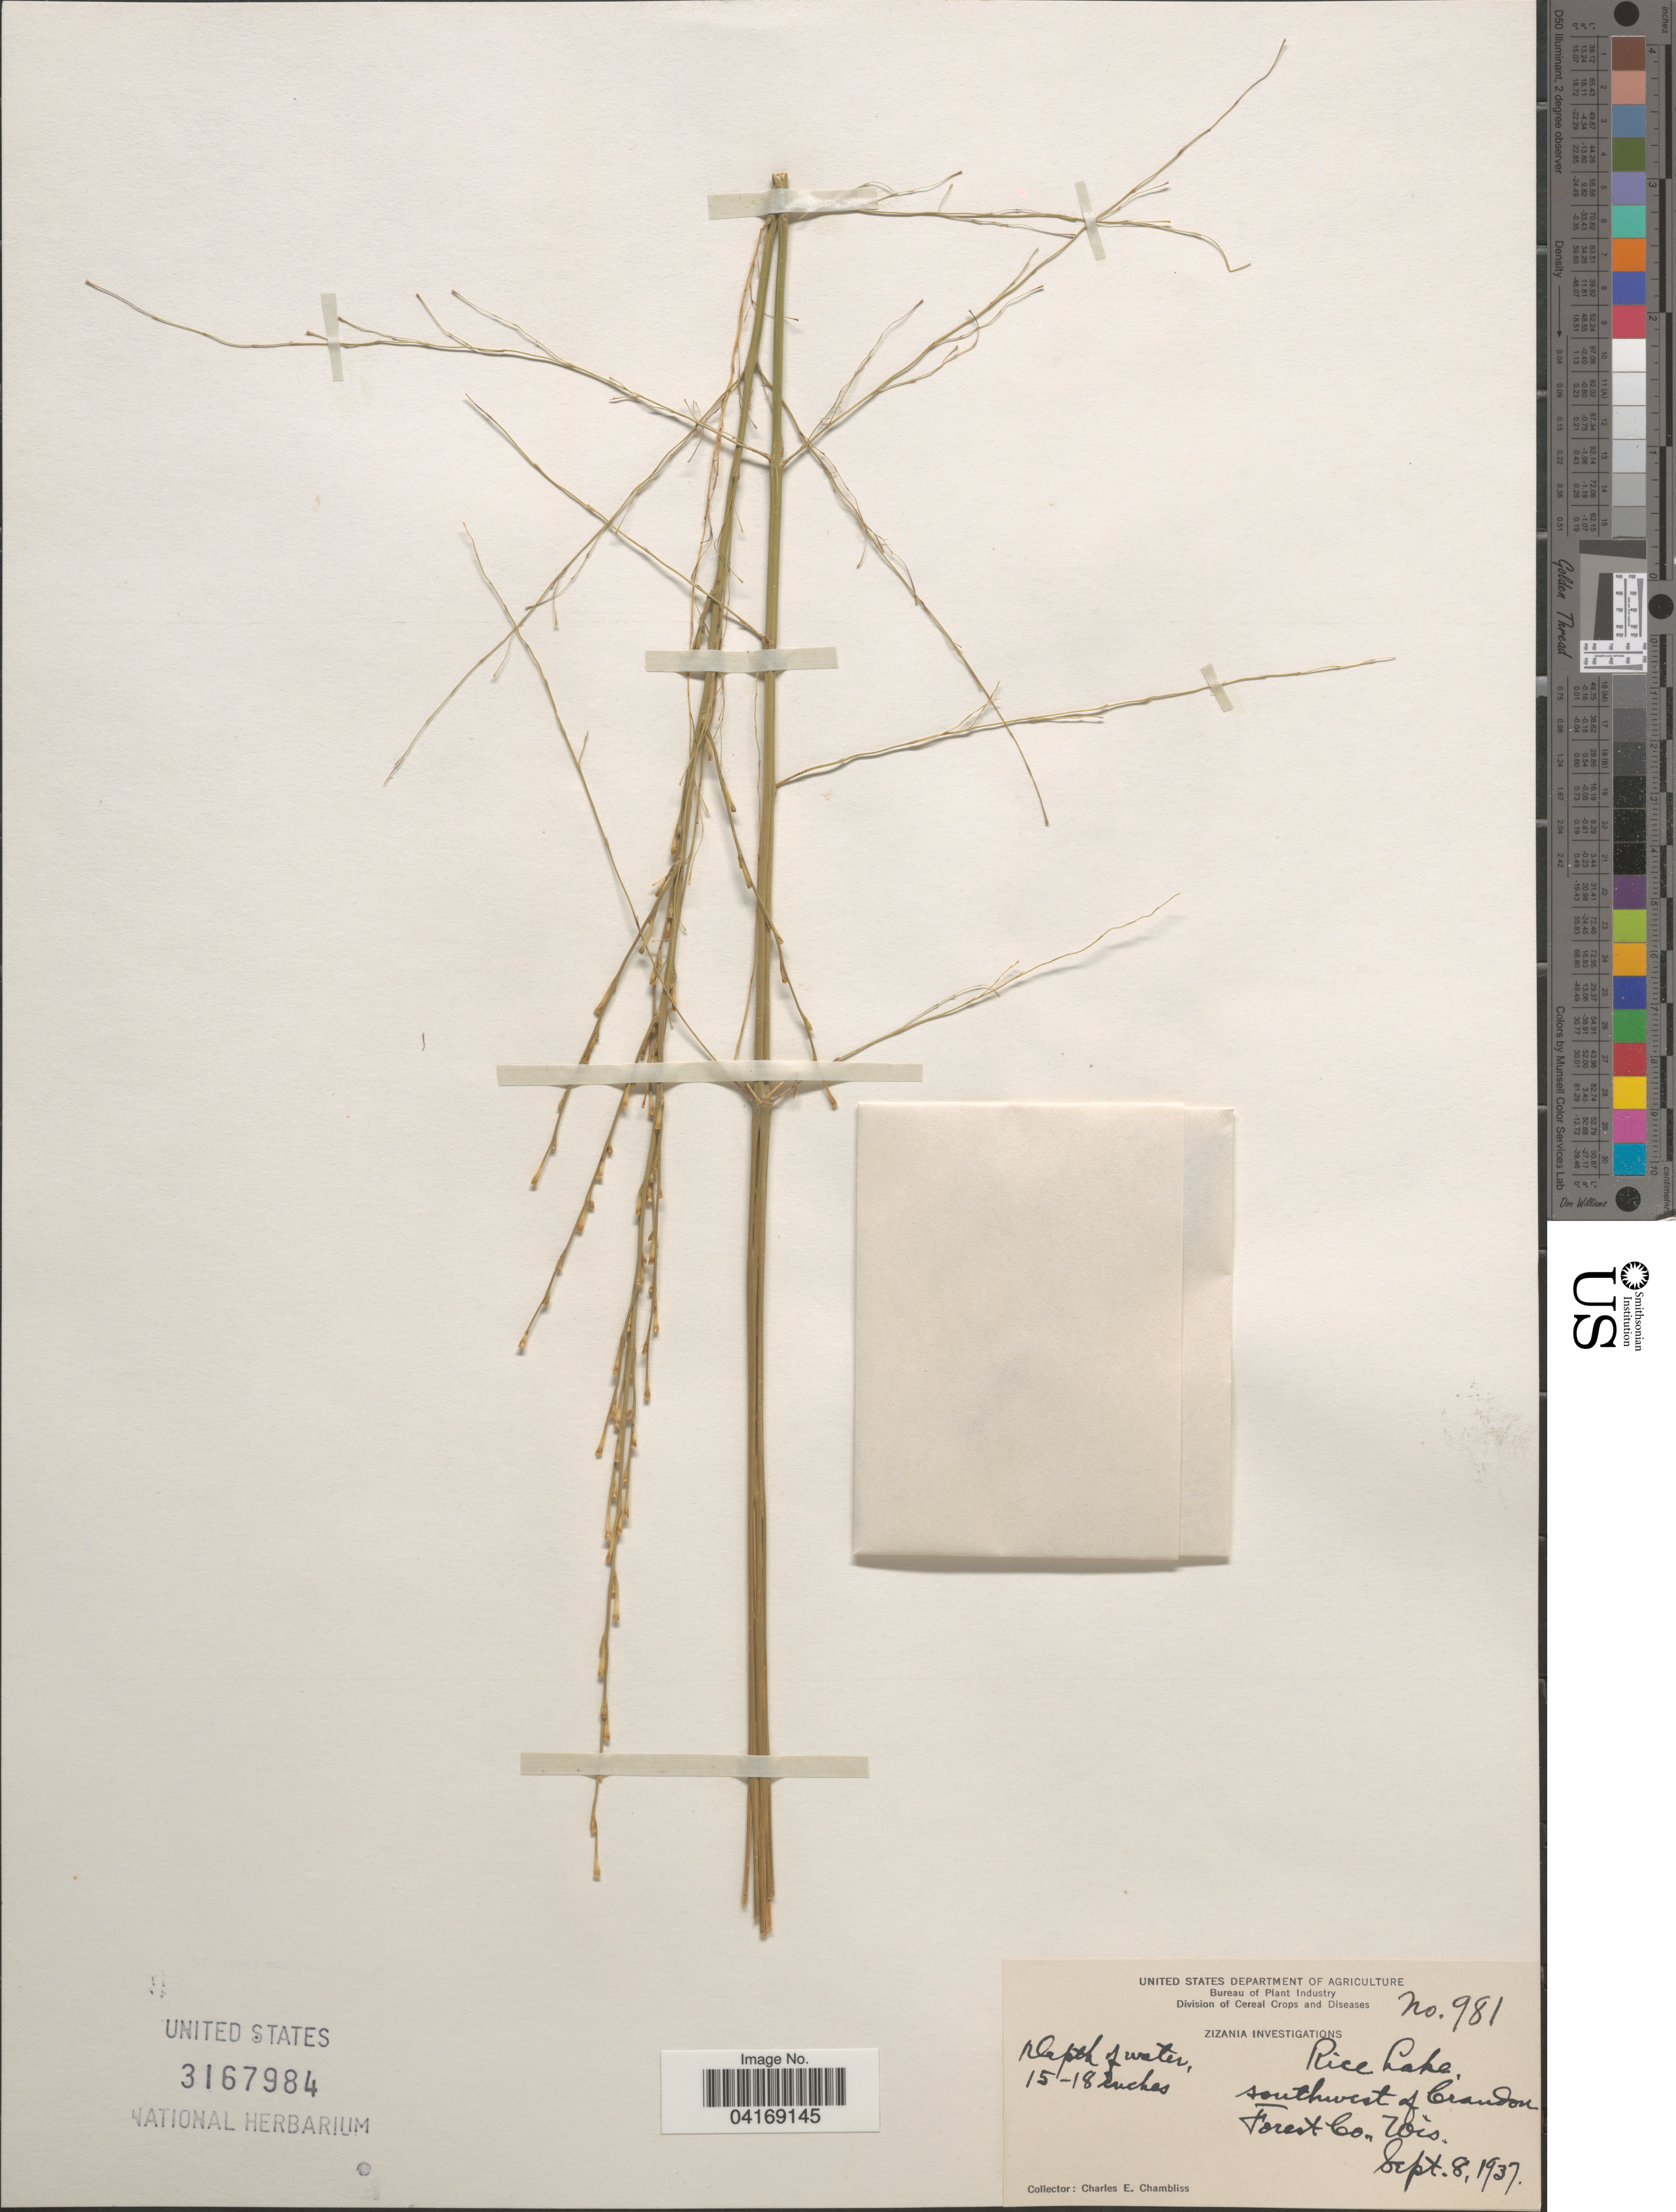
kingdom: Plantae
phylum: Tracheophyta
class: Liliopsida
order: Poales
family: Poaceae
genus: Zizania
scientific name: Zizania sp.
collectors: C. Chambliss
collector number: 981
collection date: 1937-09-08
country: United States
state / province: Wisconsin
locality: Rice Lake, southwest of Crandon, Forest Co.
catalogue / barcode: US 3167984